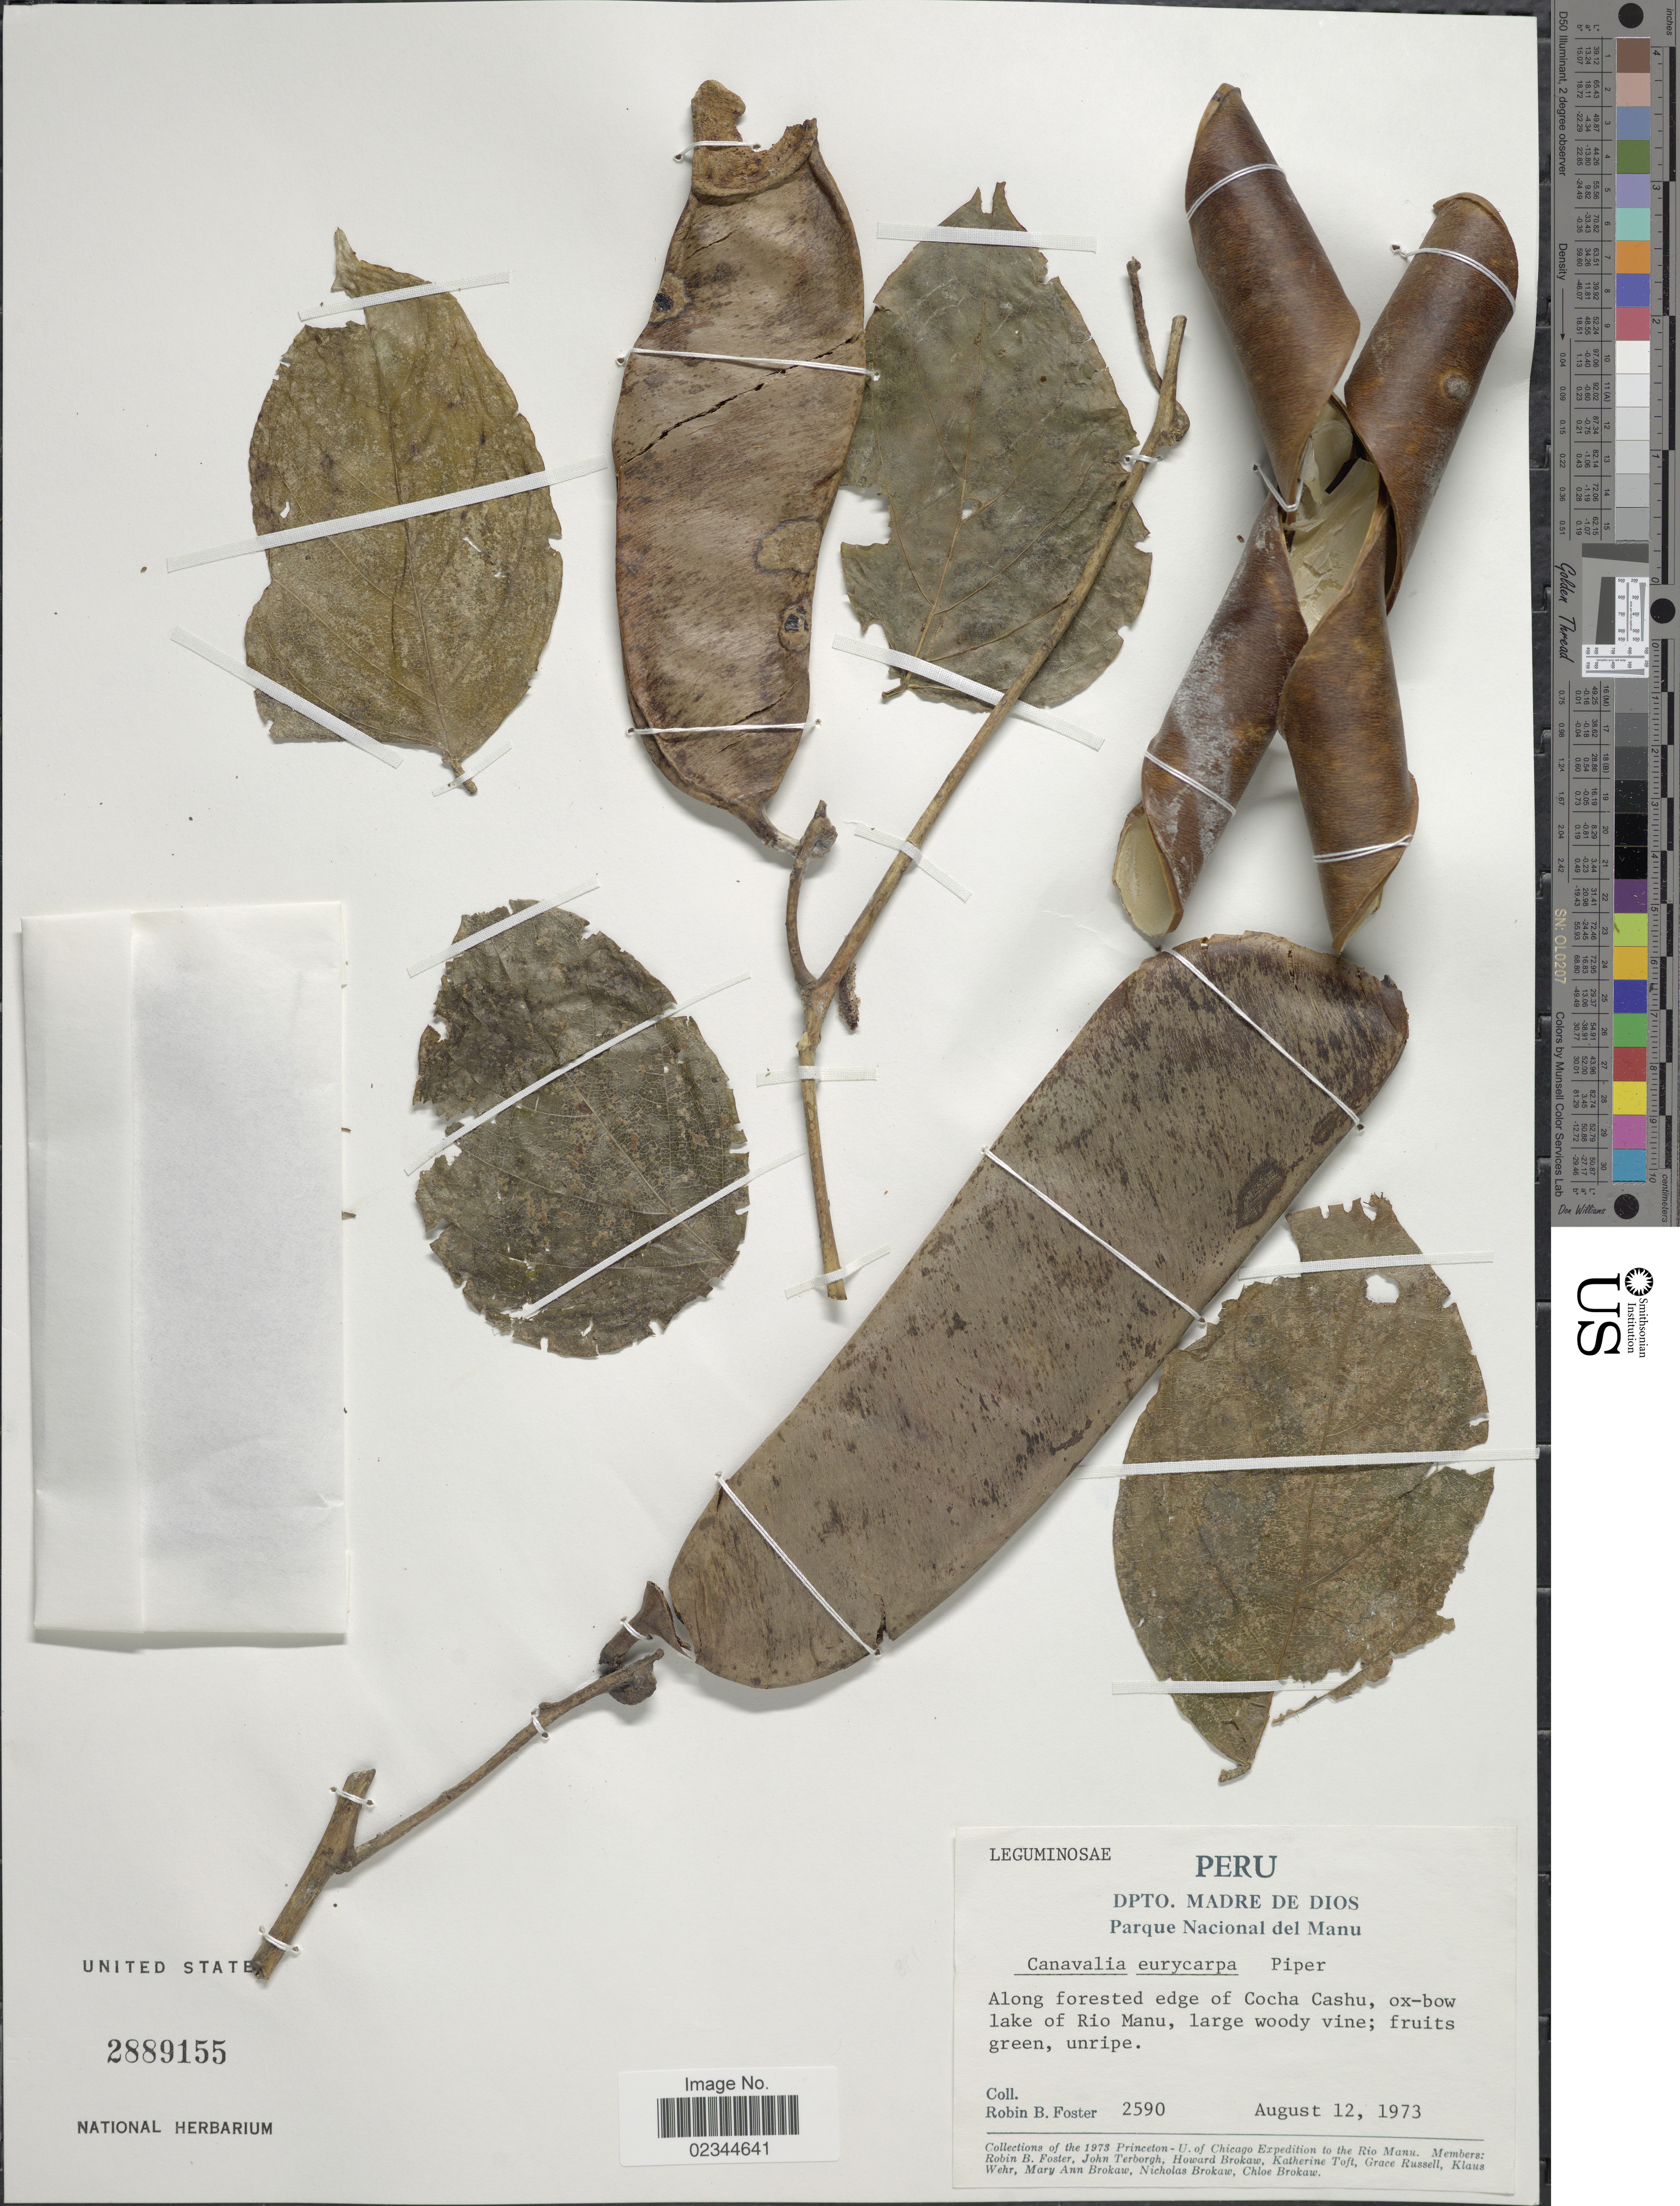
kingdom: Plantae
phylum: Tracheophyta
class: Magnoliopsida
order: Fabales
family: Fabaceae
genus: Canavalia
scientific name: Canavalia eurycarpa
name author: Piper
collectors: R. B. Foster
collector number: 2590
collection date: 1973-08-12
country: Peru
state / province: Madre de Dios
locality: Parque Nacional del Manu, along forested edge of Cocha Cashu, ox-bow lake of Rio Manu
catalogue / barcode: US 2889155